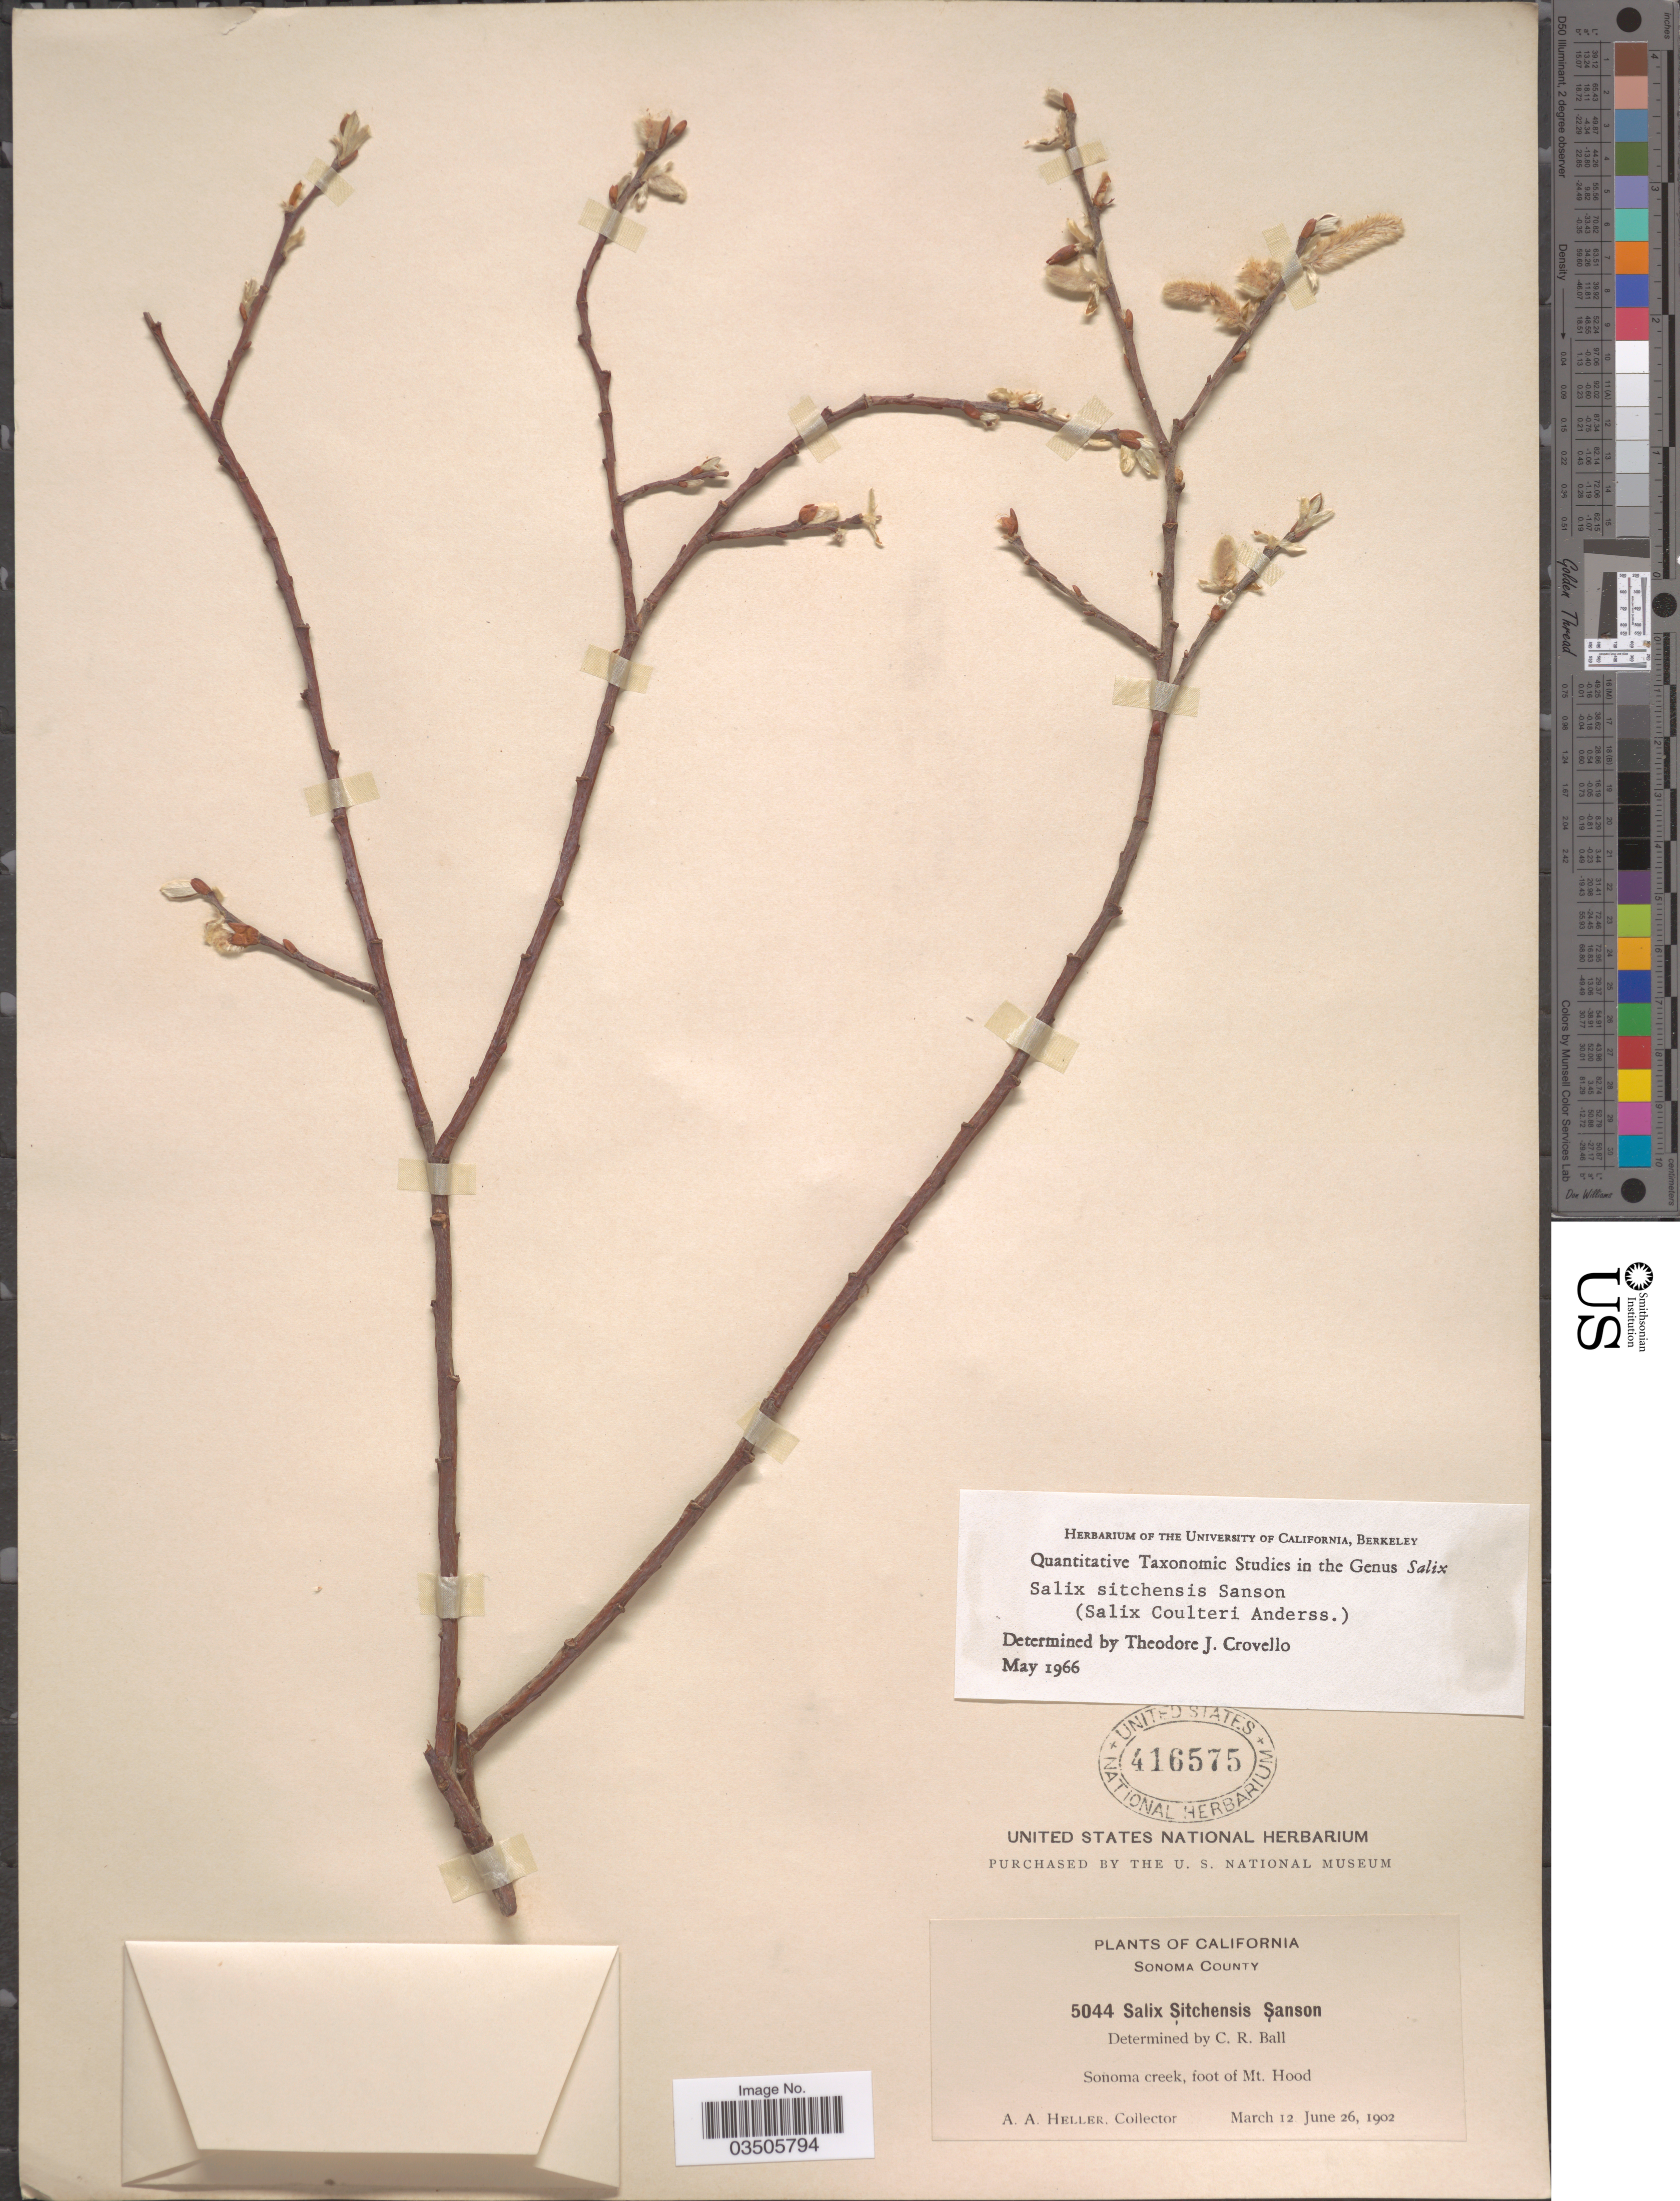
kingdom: Plantae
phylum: Tracheophyta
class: Magnoliopsida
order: Malpighiales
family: Salicaceae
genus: Salix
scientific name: Salix sitchensis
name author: Sanson ex Bong.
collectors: A. A. Heller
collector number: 5044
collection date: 1902-03-12/1902-06-26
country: United States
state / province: California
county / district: Sonoma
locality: Sonoma County. Sonoma creek, foot of Mt. Hood.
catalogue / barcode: US 416575